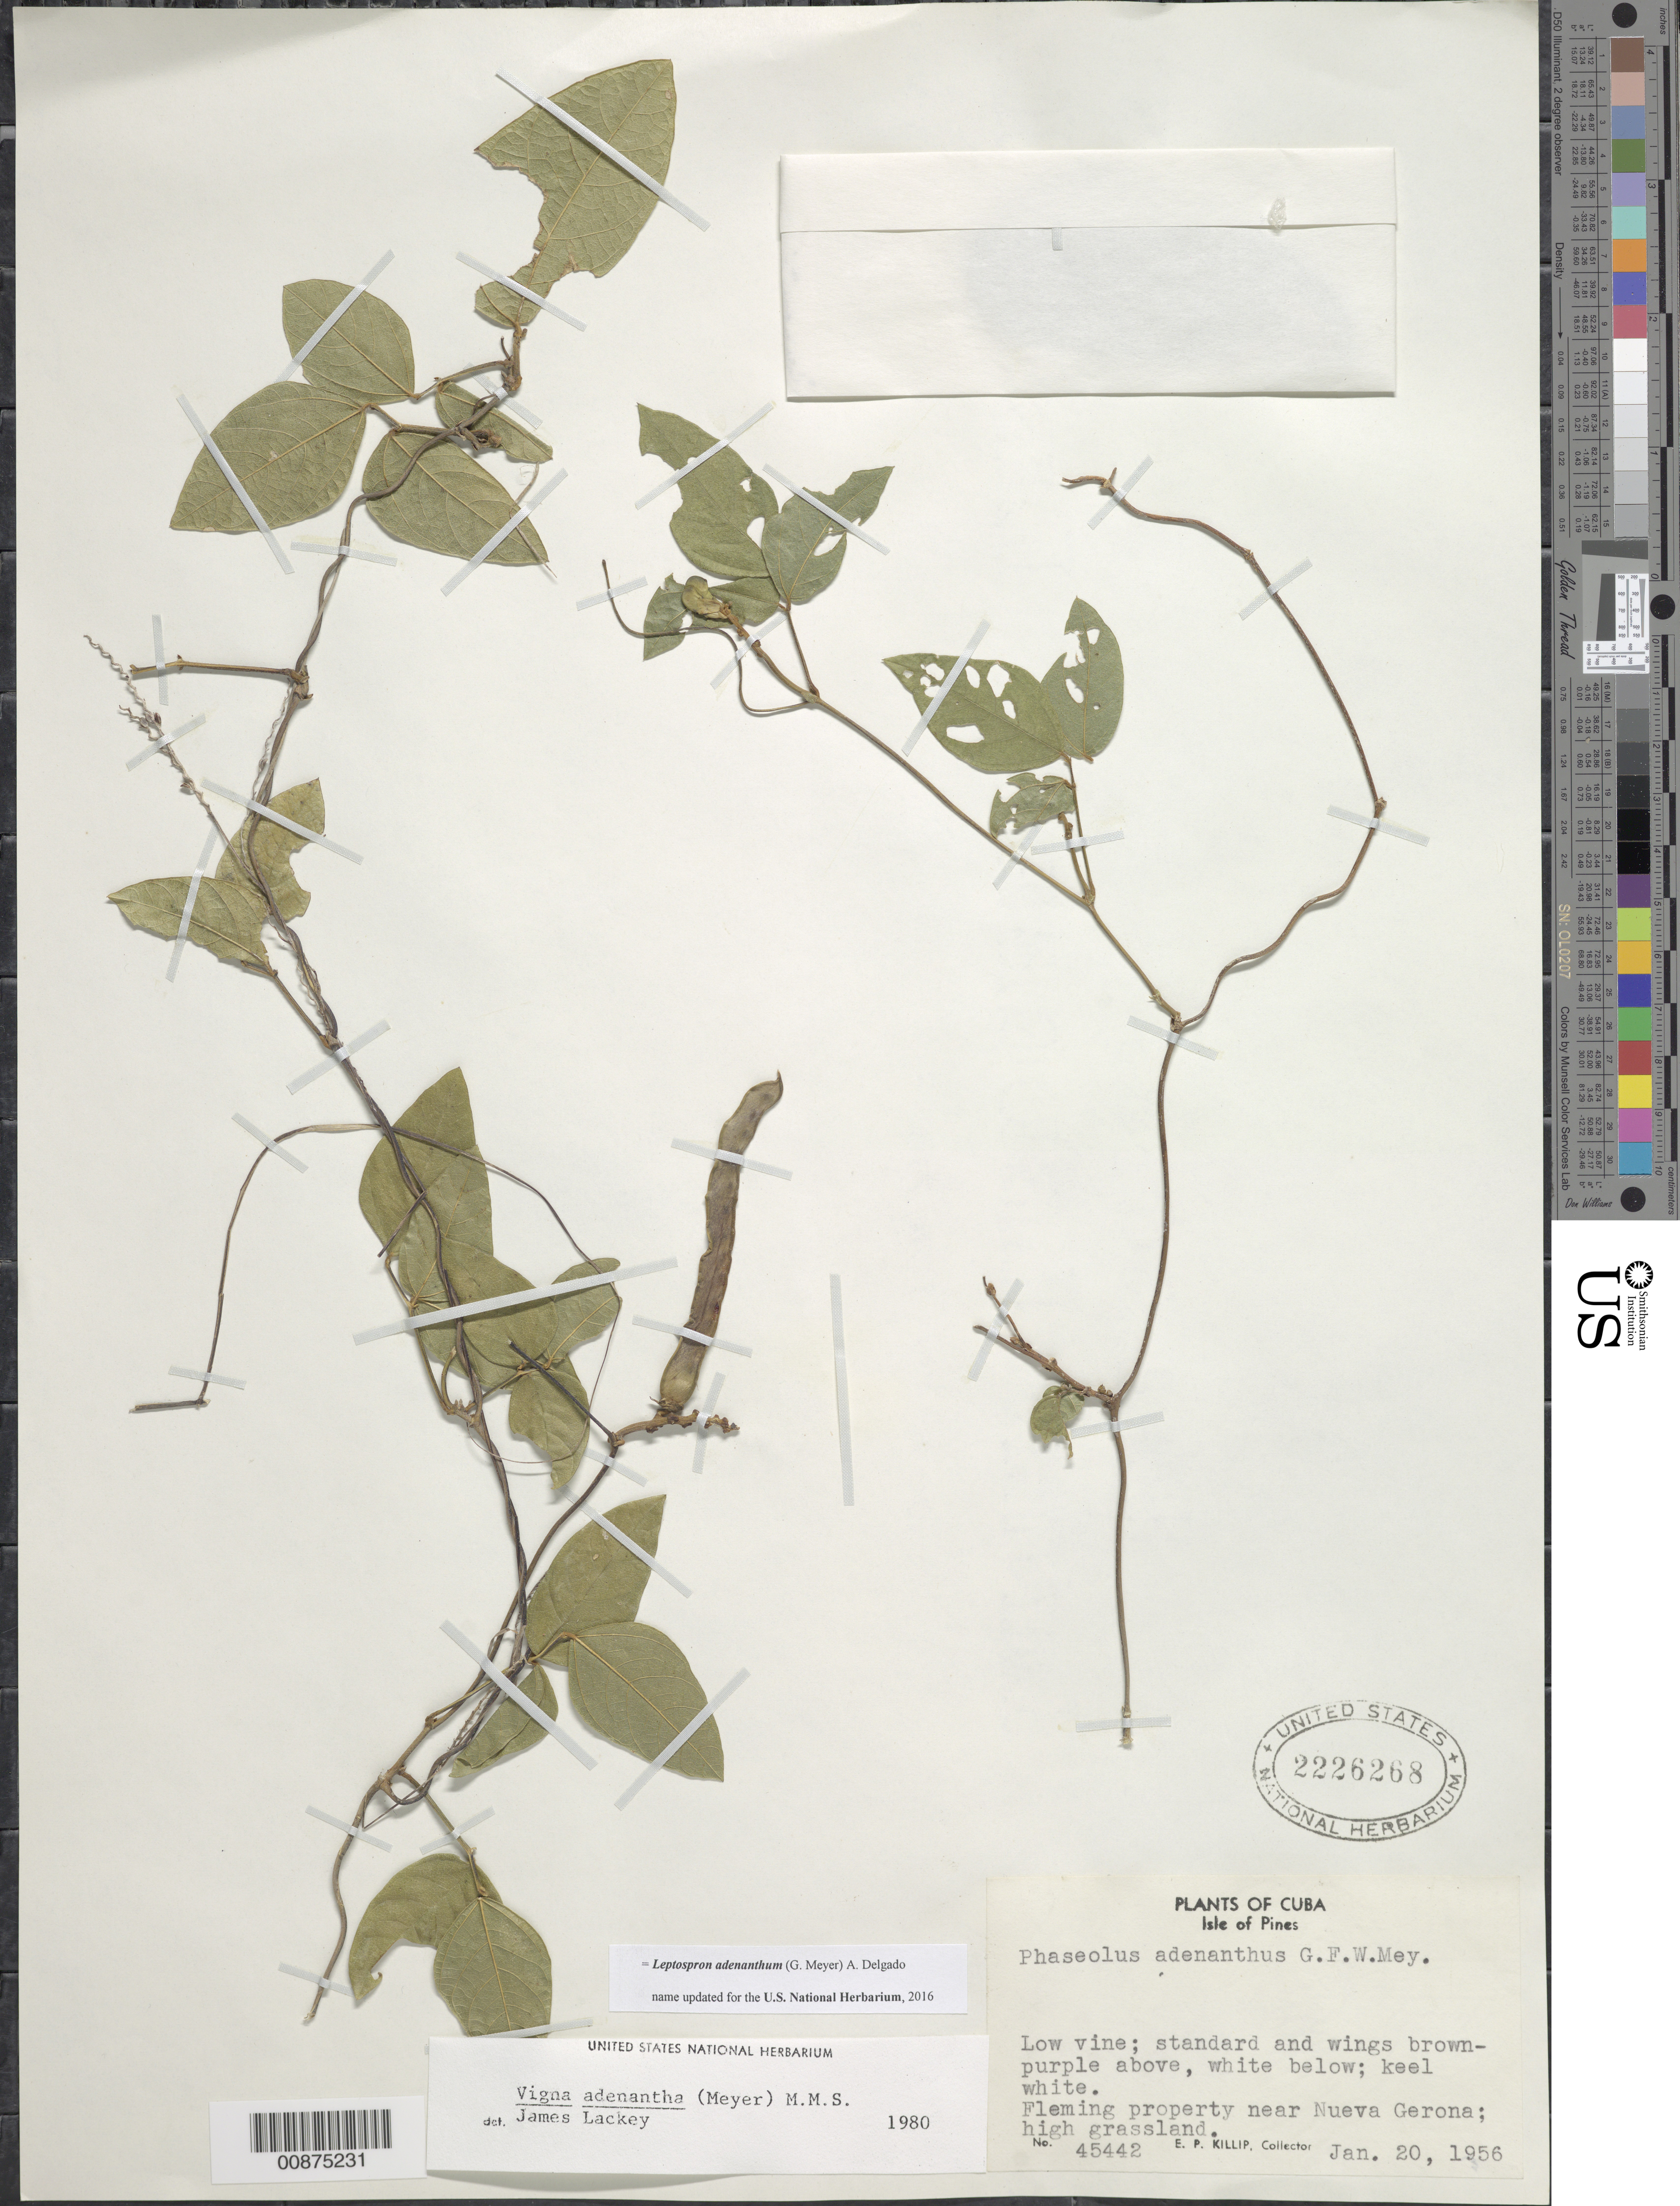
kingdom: Plantae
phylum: Tracheophyta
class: Magnoliopsida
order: Fabales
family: Fabaceae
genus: Leptospron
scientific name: Leptospron adenanthum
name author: (G. Mey.) A. Delgado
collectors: E. P. Killip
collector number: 45442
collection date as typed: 20 Jan 1956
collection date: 1956-01-20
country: Cuba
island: Isla de la Juventud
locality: Isle of Pines Fleming property near Nueva Gerona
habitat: High grassland.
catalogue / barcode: US 2226268